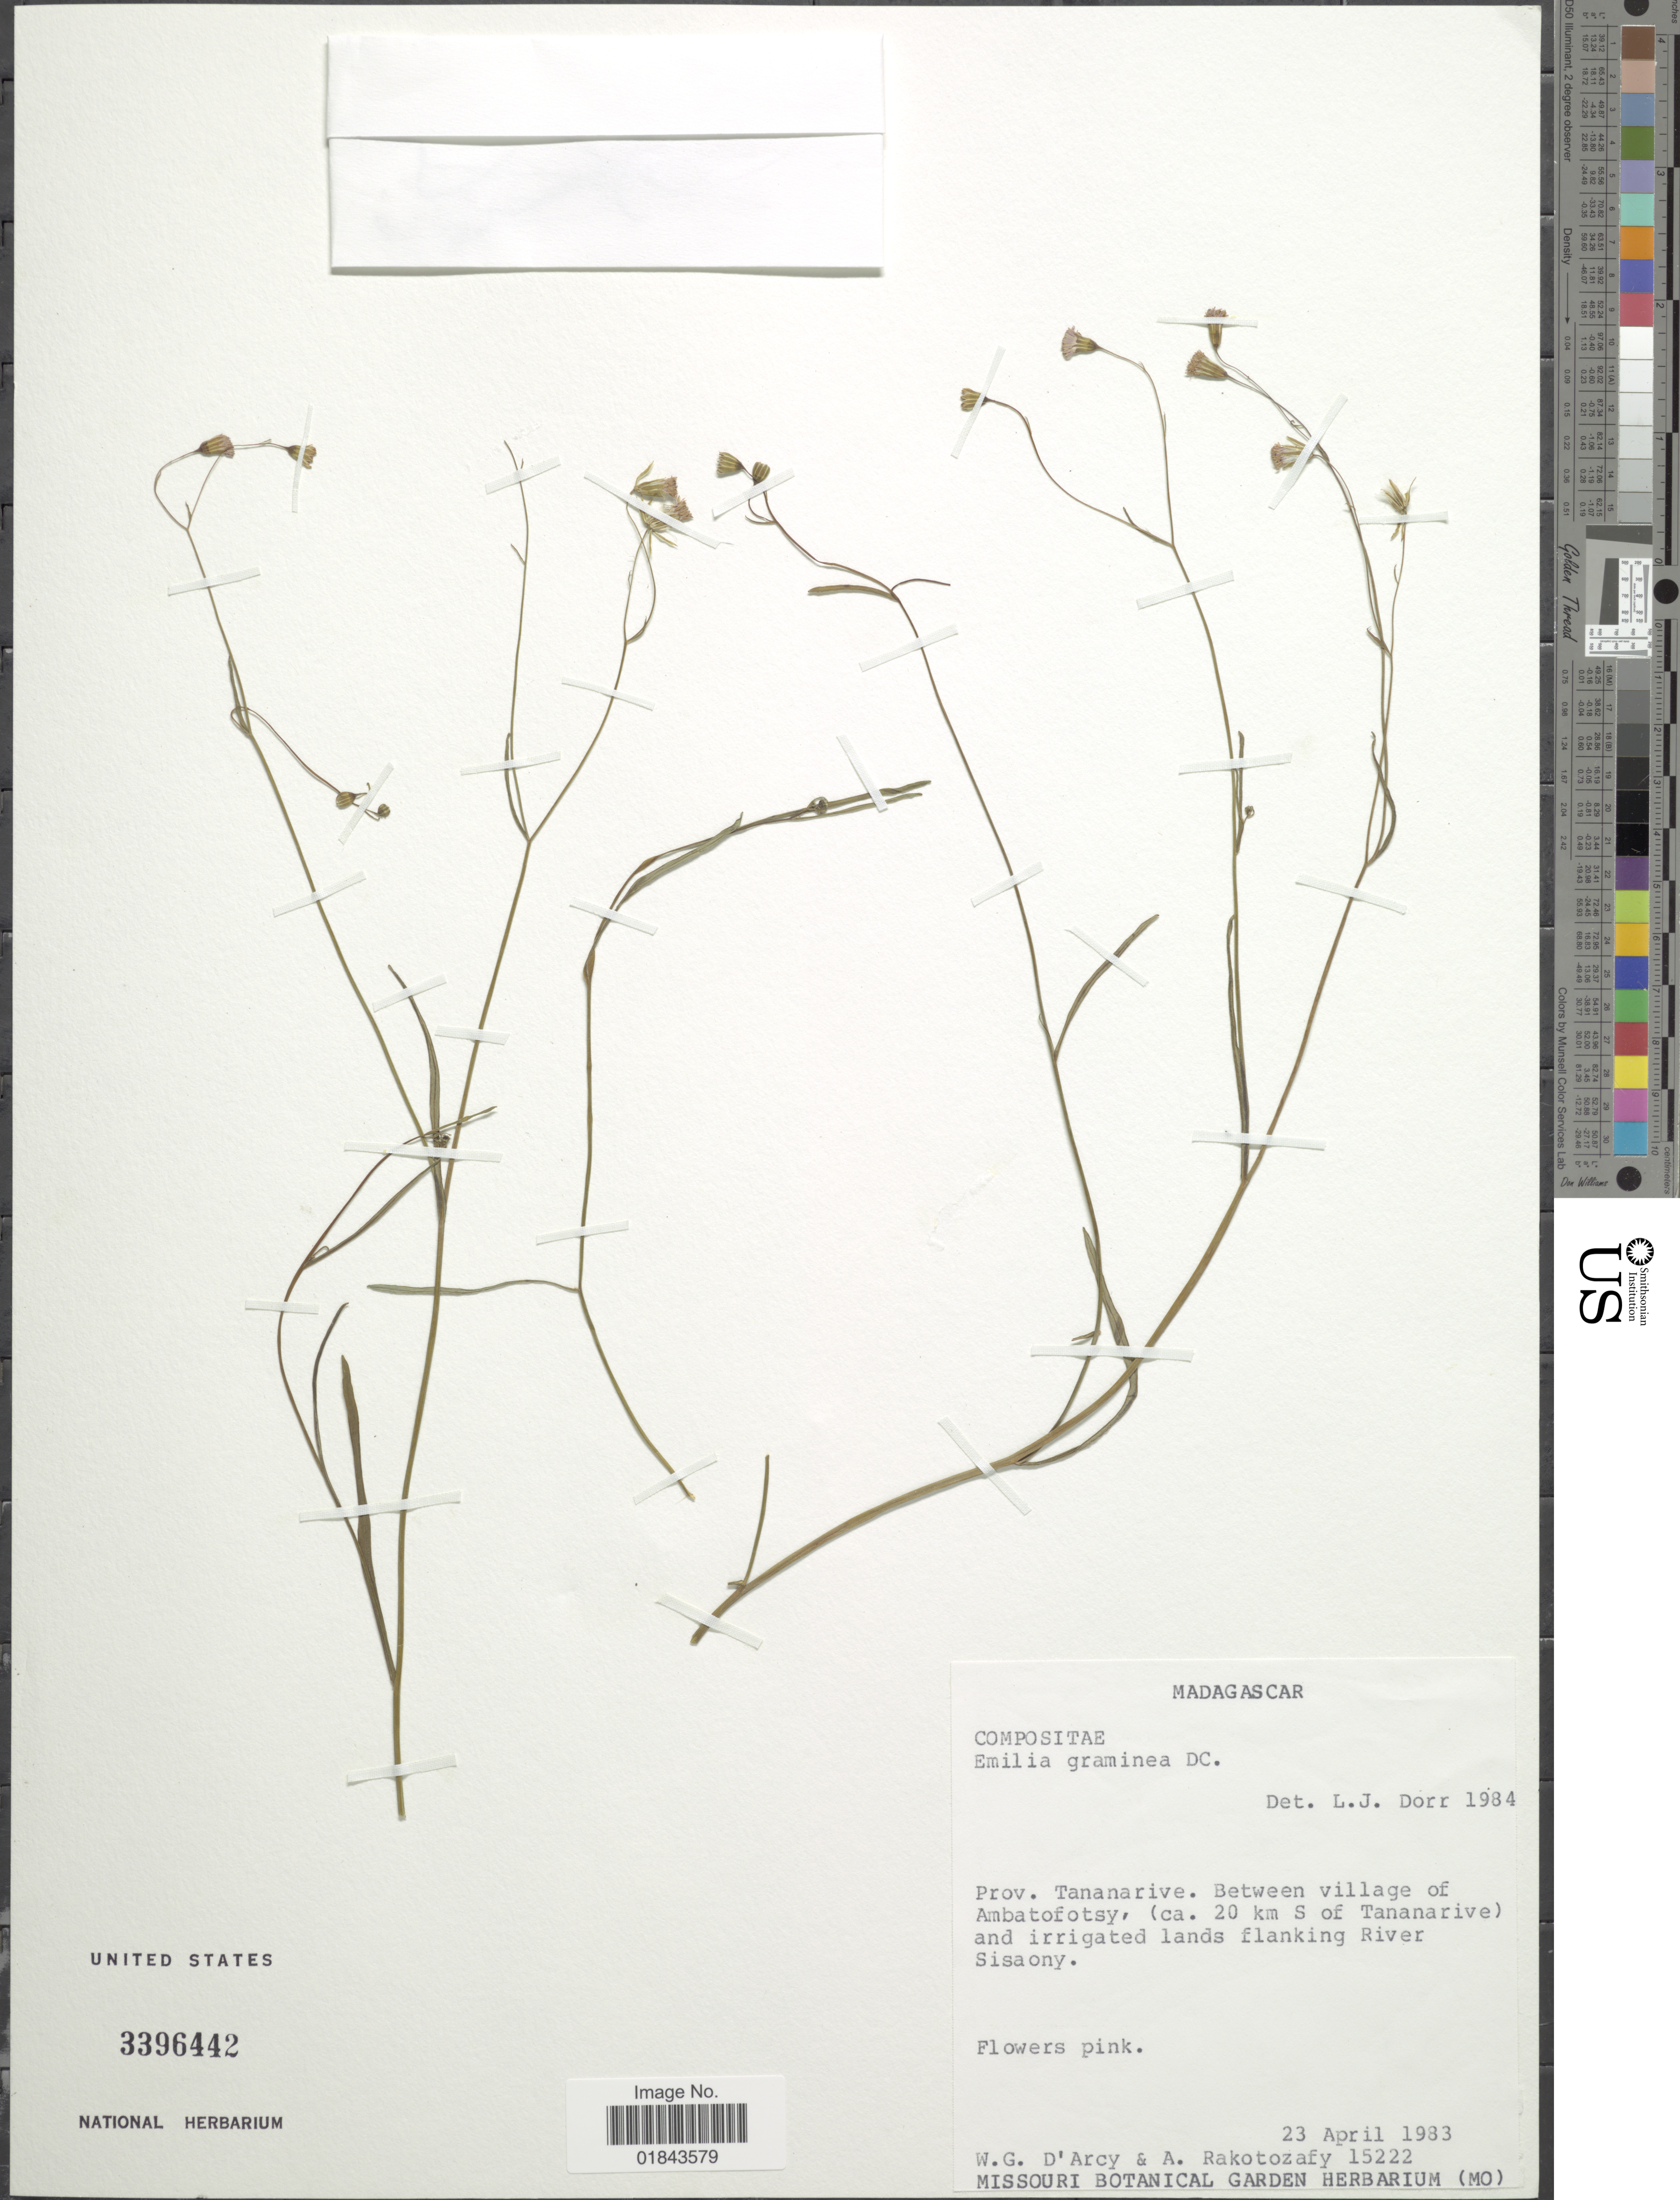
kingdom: Plantae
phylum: Tracheophyta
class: Magnoliopsida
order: Asterales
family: Asteraceae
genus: Emilia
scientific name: Emilia graminea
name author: DC.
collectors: W. G. D'Arcy & A. Rakotozafy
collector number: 15222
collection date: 1983-04-23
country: Madagascar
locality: Prov. Tananarive, Between village of Ambatofosy, (20 km S of Tananarive) and irrigated lands flanking river Sisaony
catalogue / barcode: US 3396442